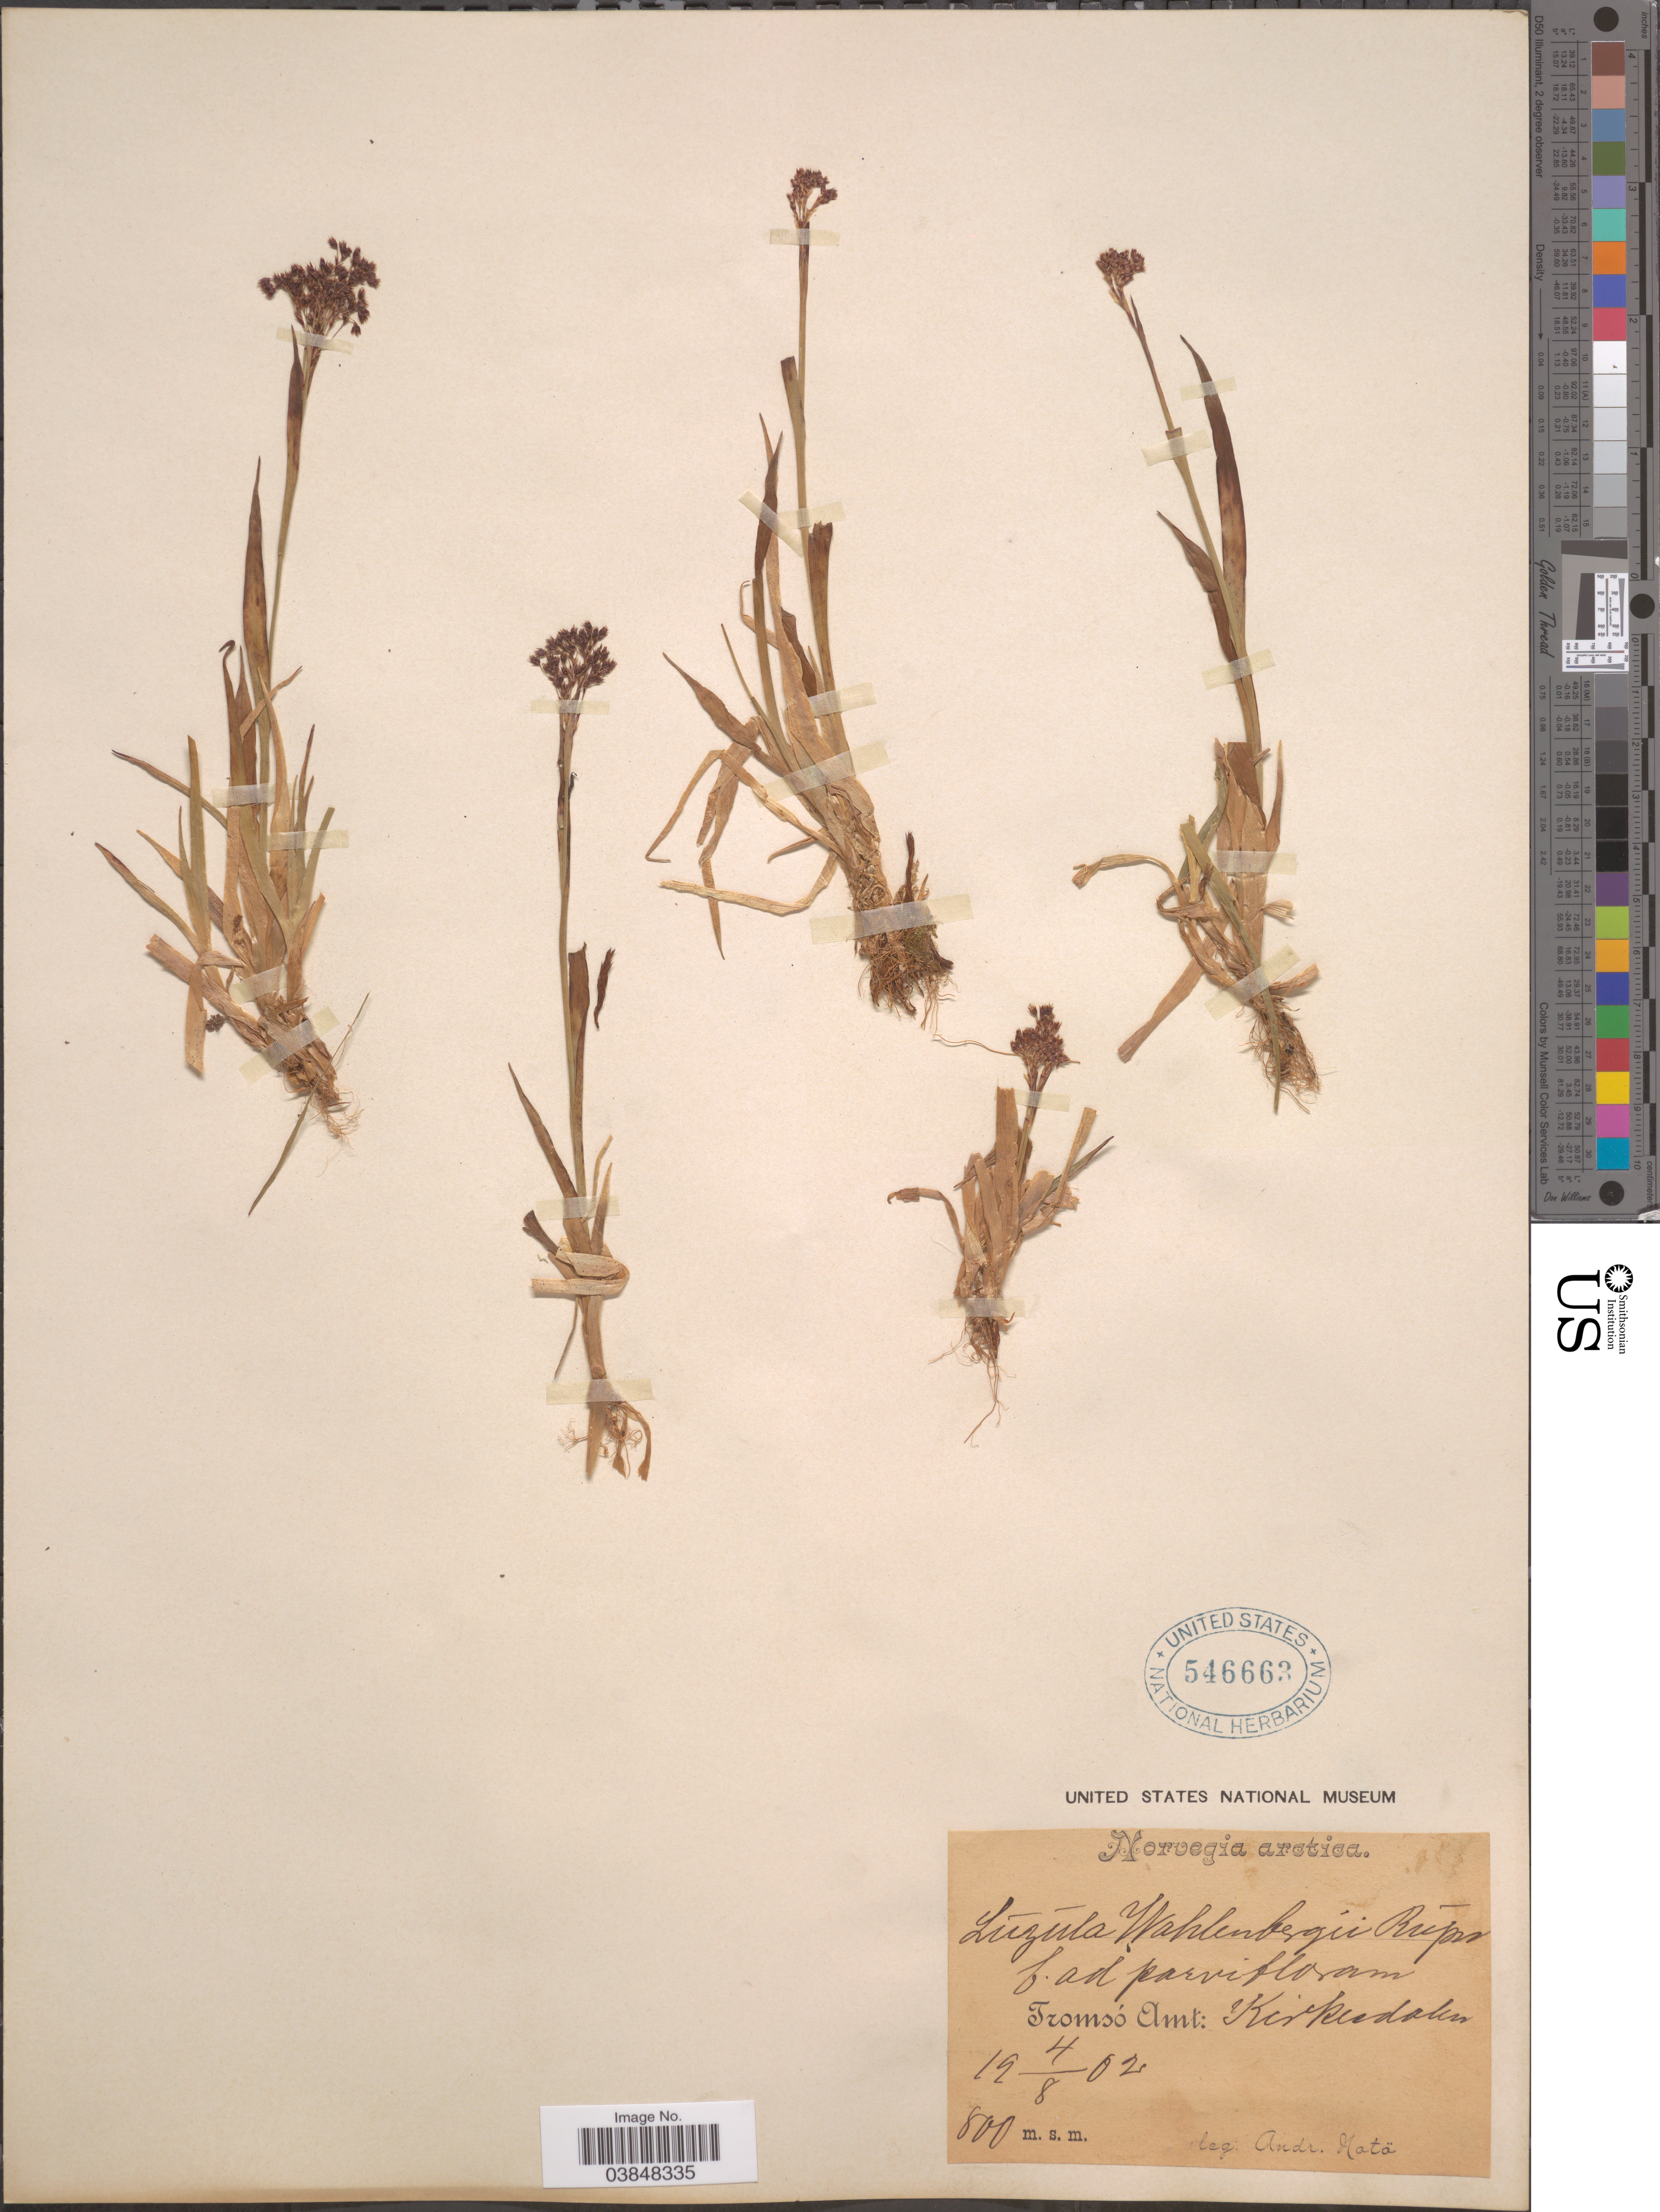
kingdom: Plantae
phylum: Tracheophyta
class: Liliopsida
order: Poales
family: Juncaceae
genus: Luzula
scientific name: Luzula wahlenbergii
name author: Rupr.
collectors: A. Notǿ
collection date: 1902-08-04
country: Norway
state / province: Troms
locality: Tromsó Amt: Kirkesdalen.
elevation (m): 800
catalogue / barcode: US 546663